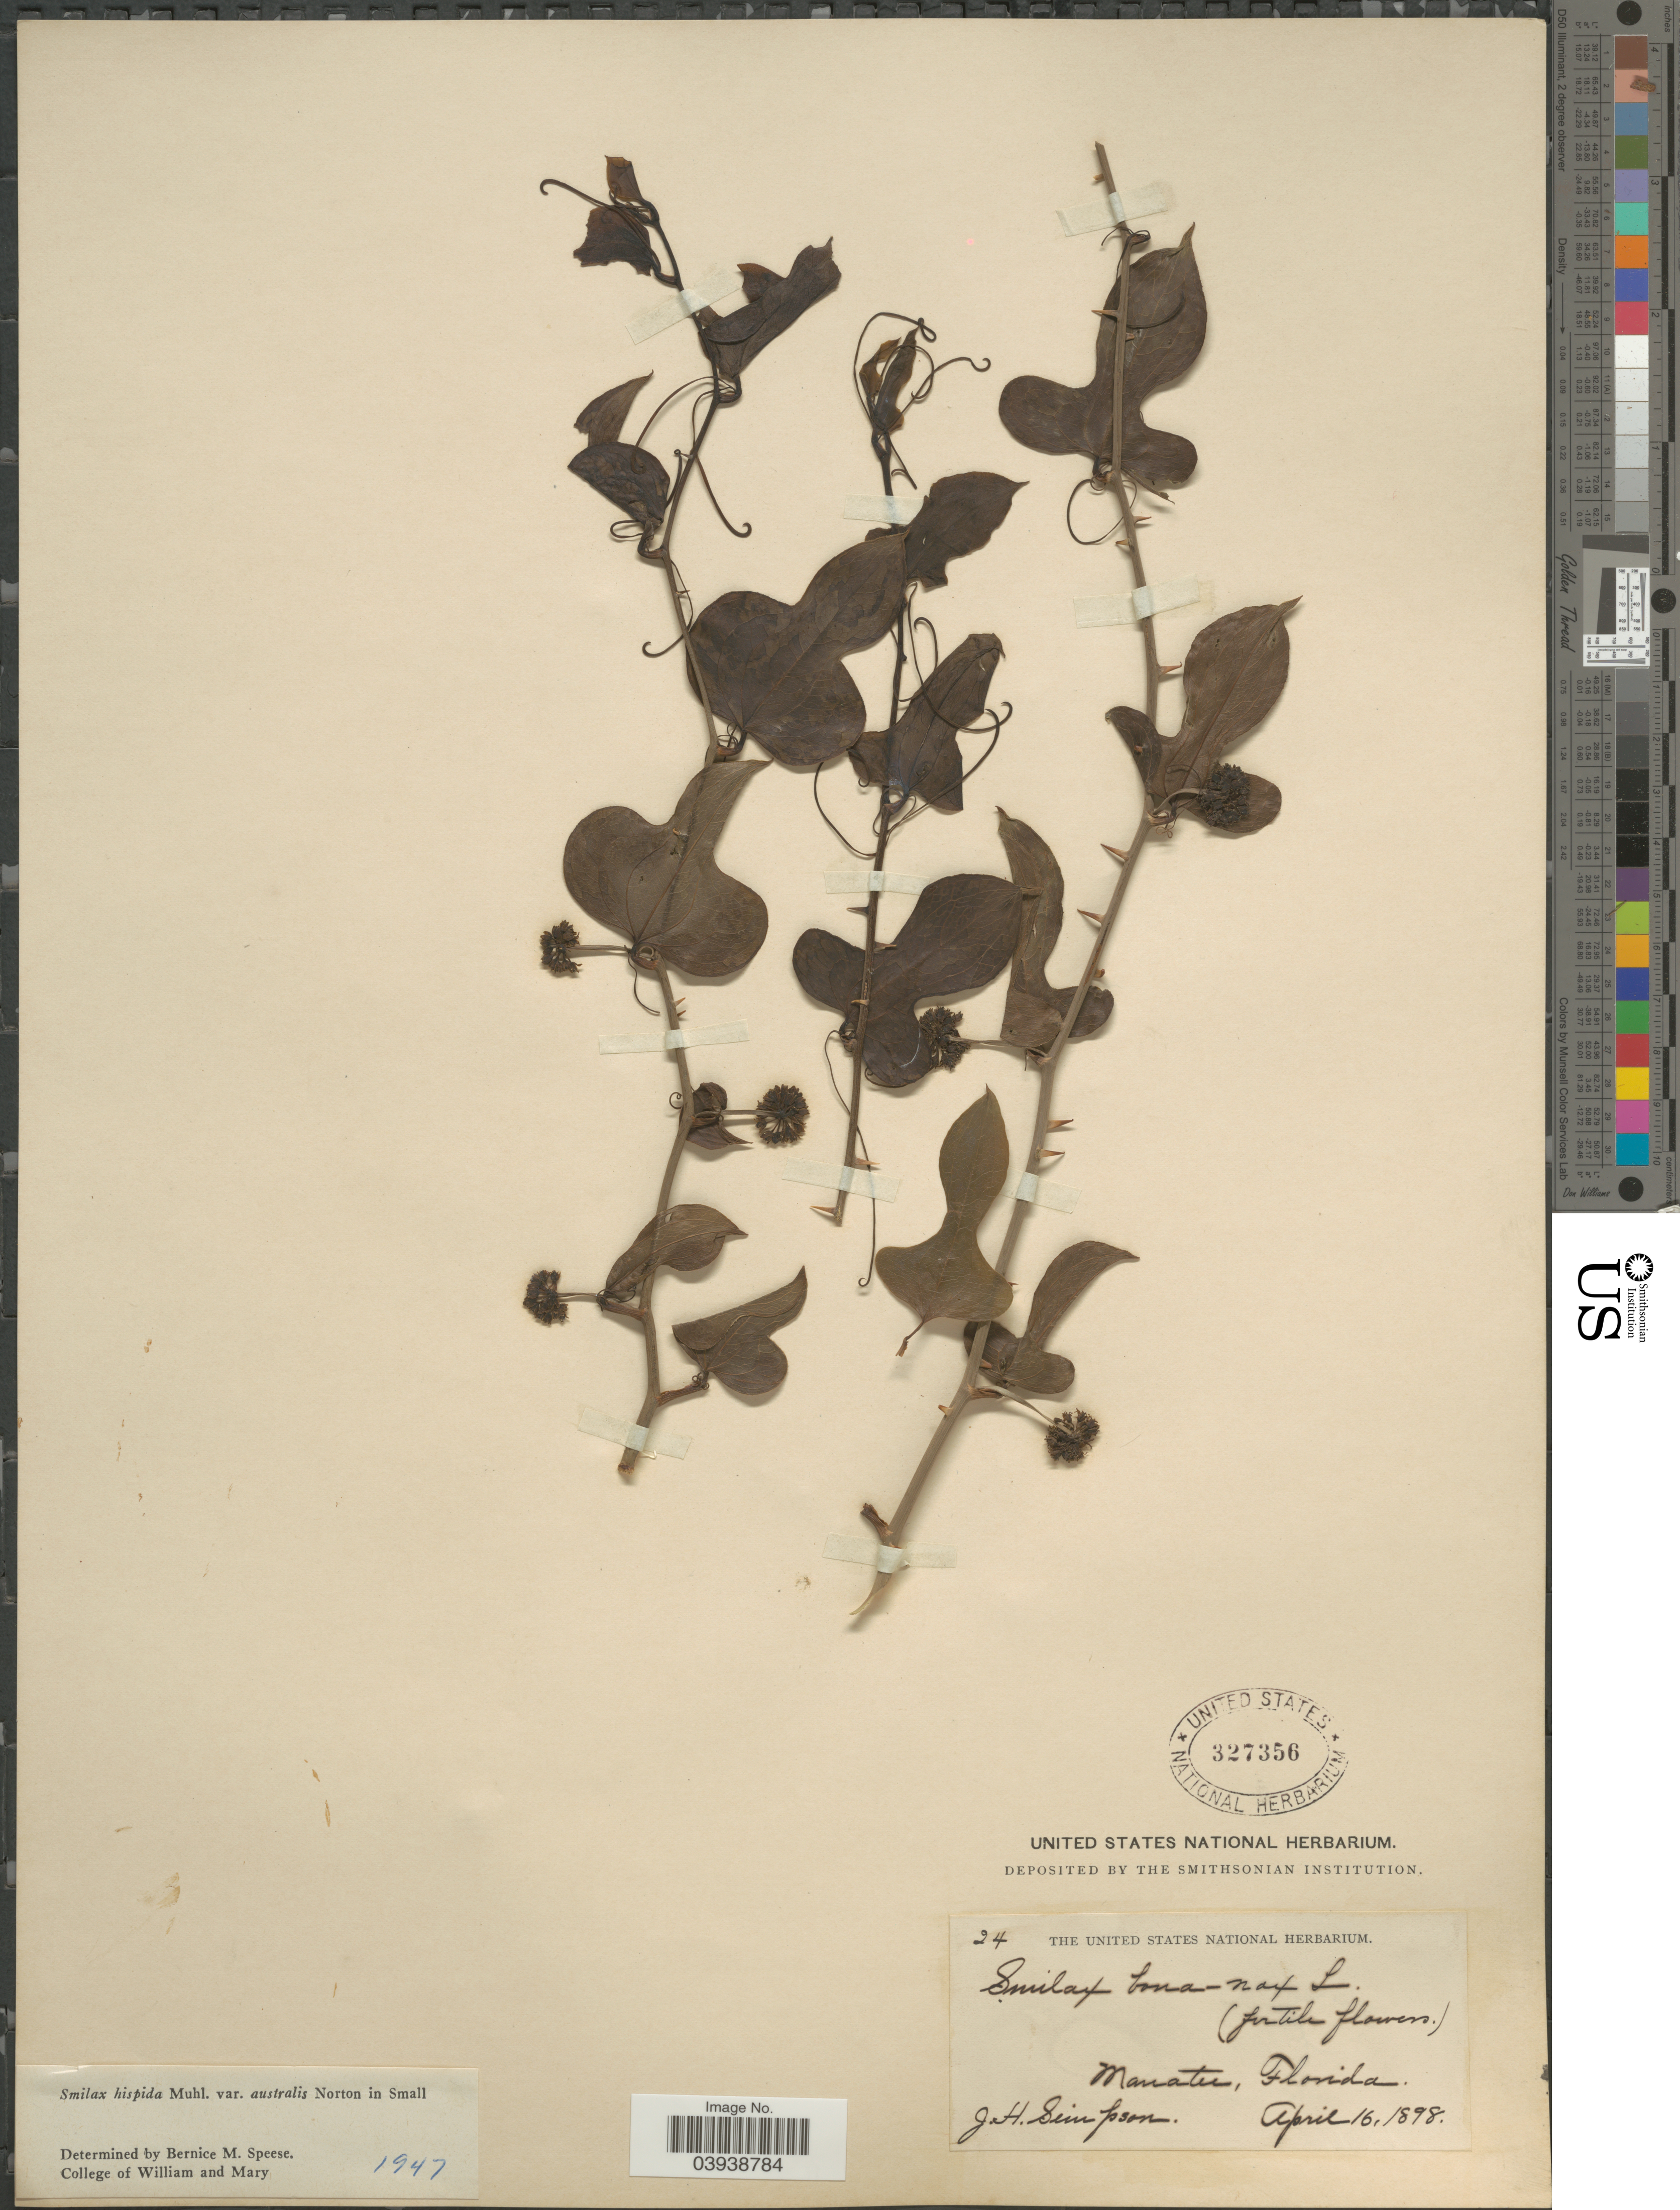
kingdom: Plantae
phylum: Tracheophyta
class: Liliopsida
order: Liliales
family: Smilacaceae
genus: Smilax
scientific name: Smilax hispida var. australis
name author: Small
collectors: J. H. Simpson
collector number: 24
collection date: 1898-04-16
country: United States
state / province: Florida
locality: Manatee.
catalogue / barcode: US 327356